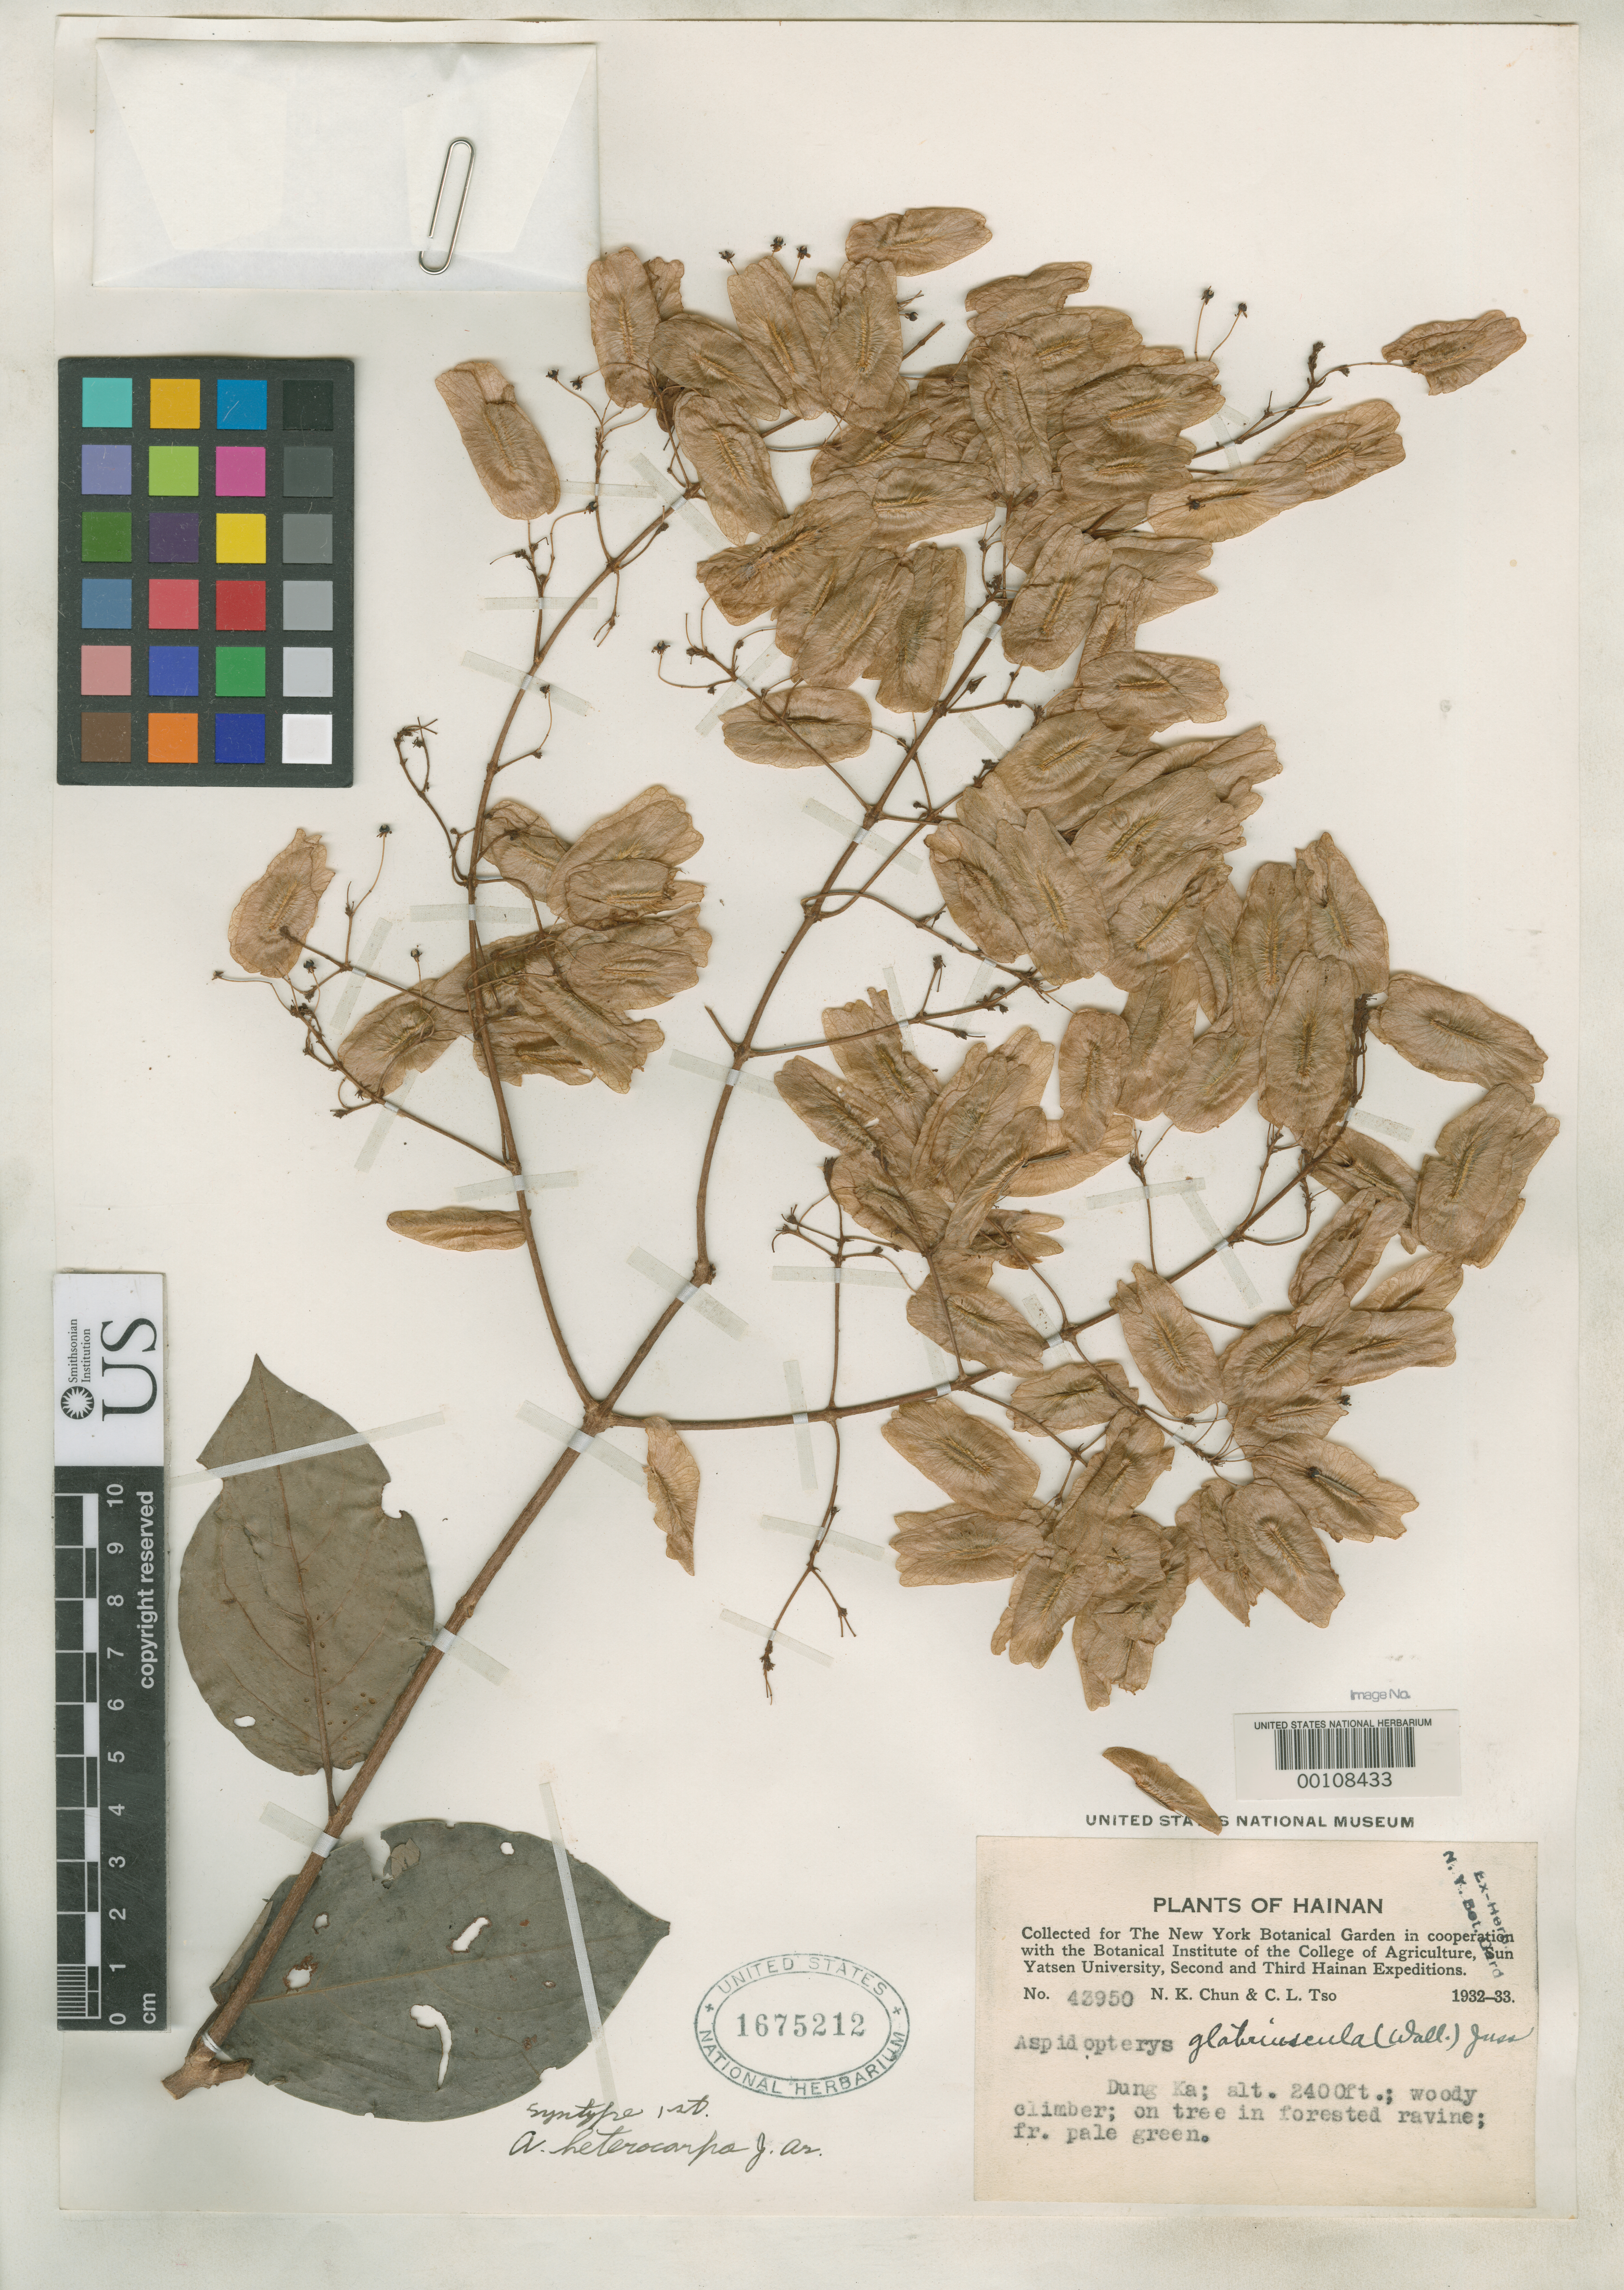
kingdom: Plantae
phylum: Tracheophyta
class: Magnoliopsida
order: Malpighiales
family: Malpighiaceae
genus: Aspidopterys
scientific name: Aspidopterys heterocarpa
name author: Arènes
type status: Type Fragment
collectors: N. K. Chun & C. Tso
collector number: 43950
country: China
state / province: Hainan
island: Hainan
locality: Dung-Ka.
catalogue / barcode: US 1675212